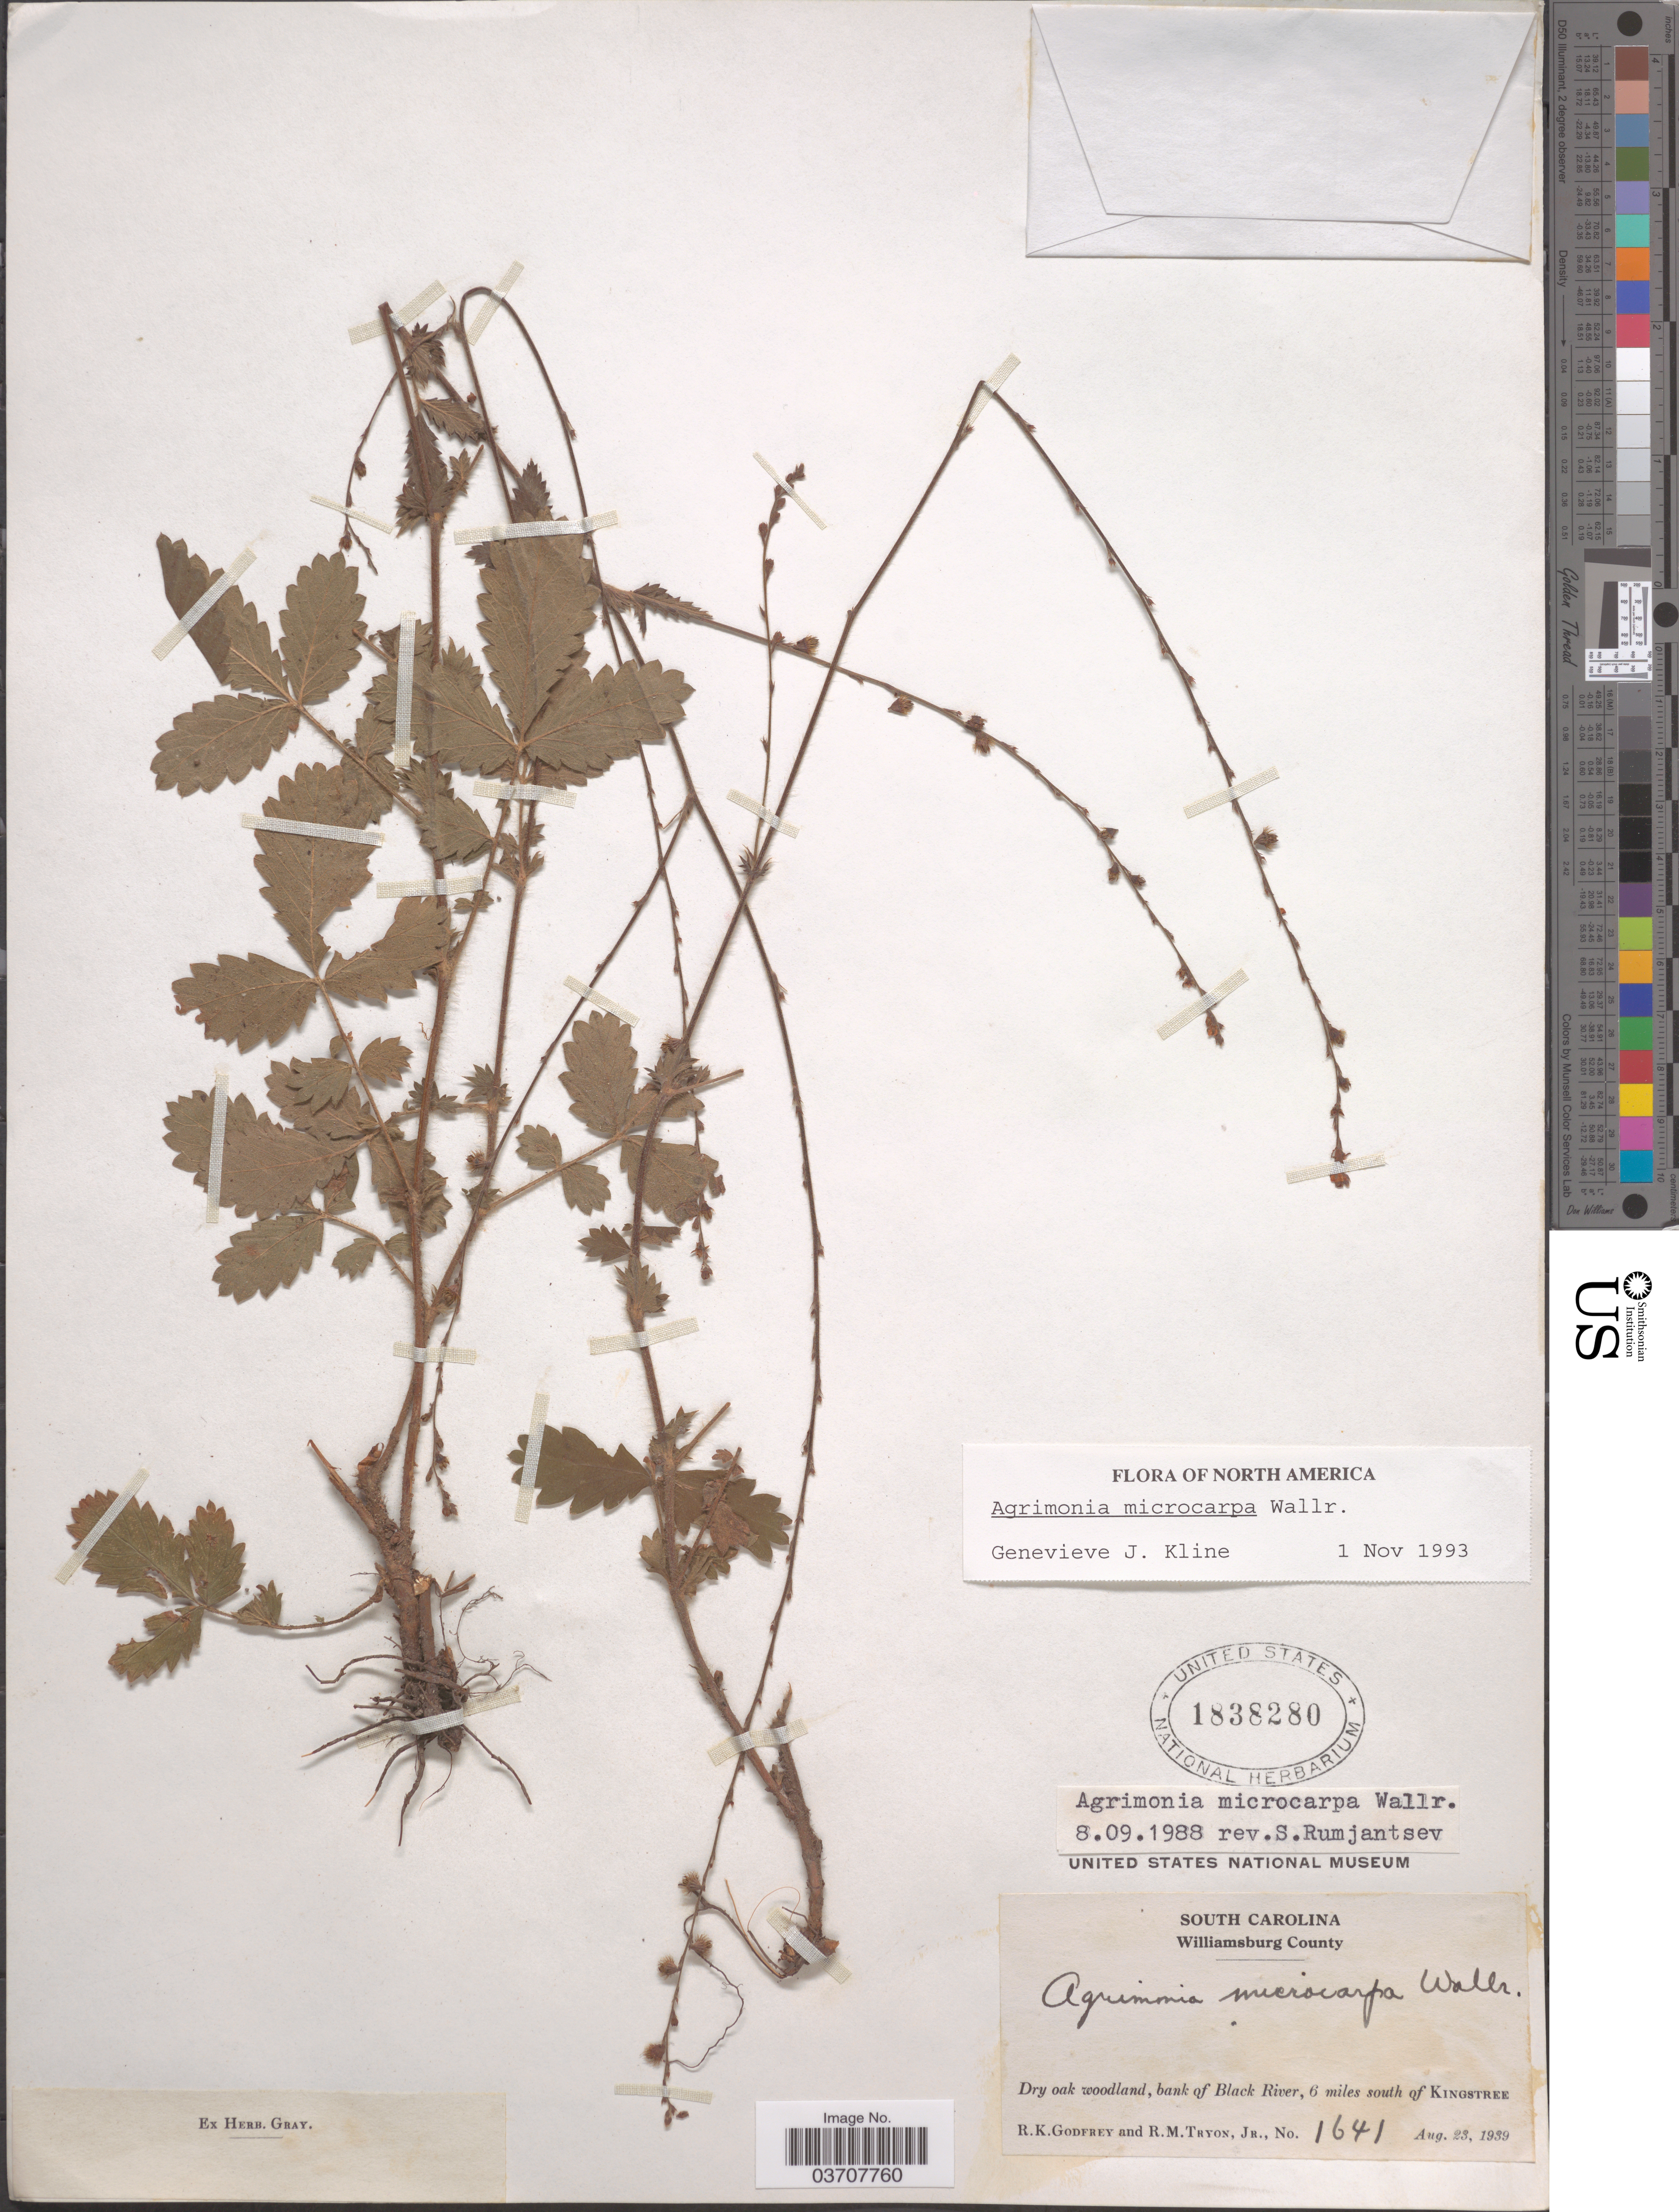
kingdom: Plantae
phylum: Tracheophyta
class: Magnoliopsida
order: Rosales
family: Rosaceae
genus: Agrimonia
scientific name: Agrimonia microcarpa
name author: Wallr.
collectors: R. K. Godfrey & R. Tryon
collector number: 1641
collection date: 1939-08-23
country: United States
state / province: South Carolina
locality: Williamsburg County. Bank of Black River, 6 miles south of Kingstree.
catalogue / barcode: US 1838280